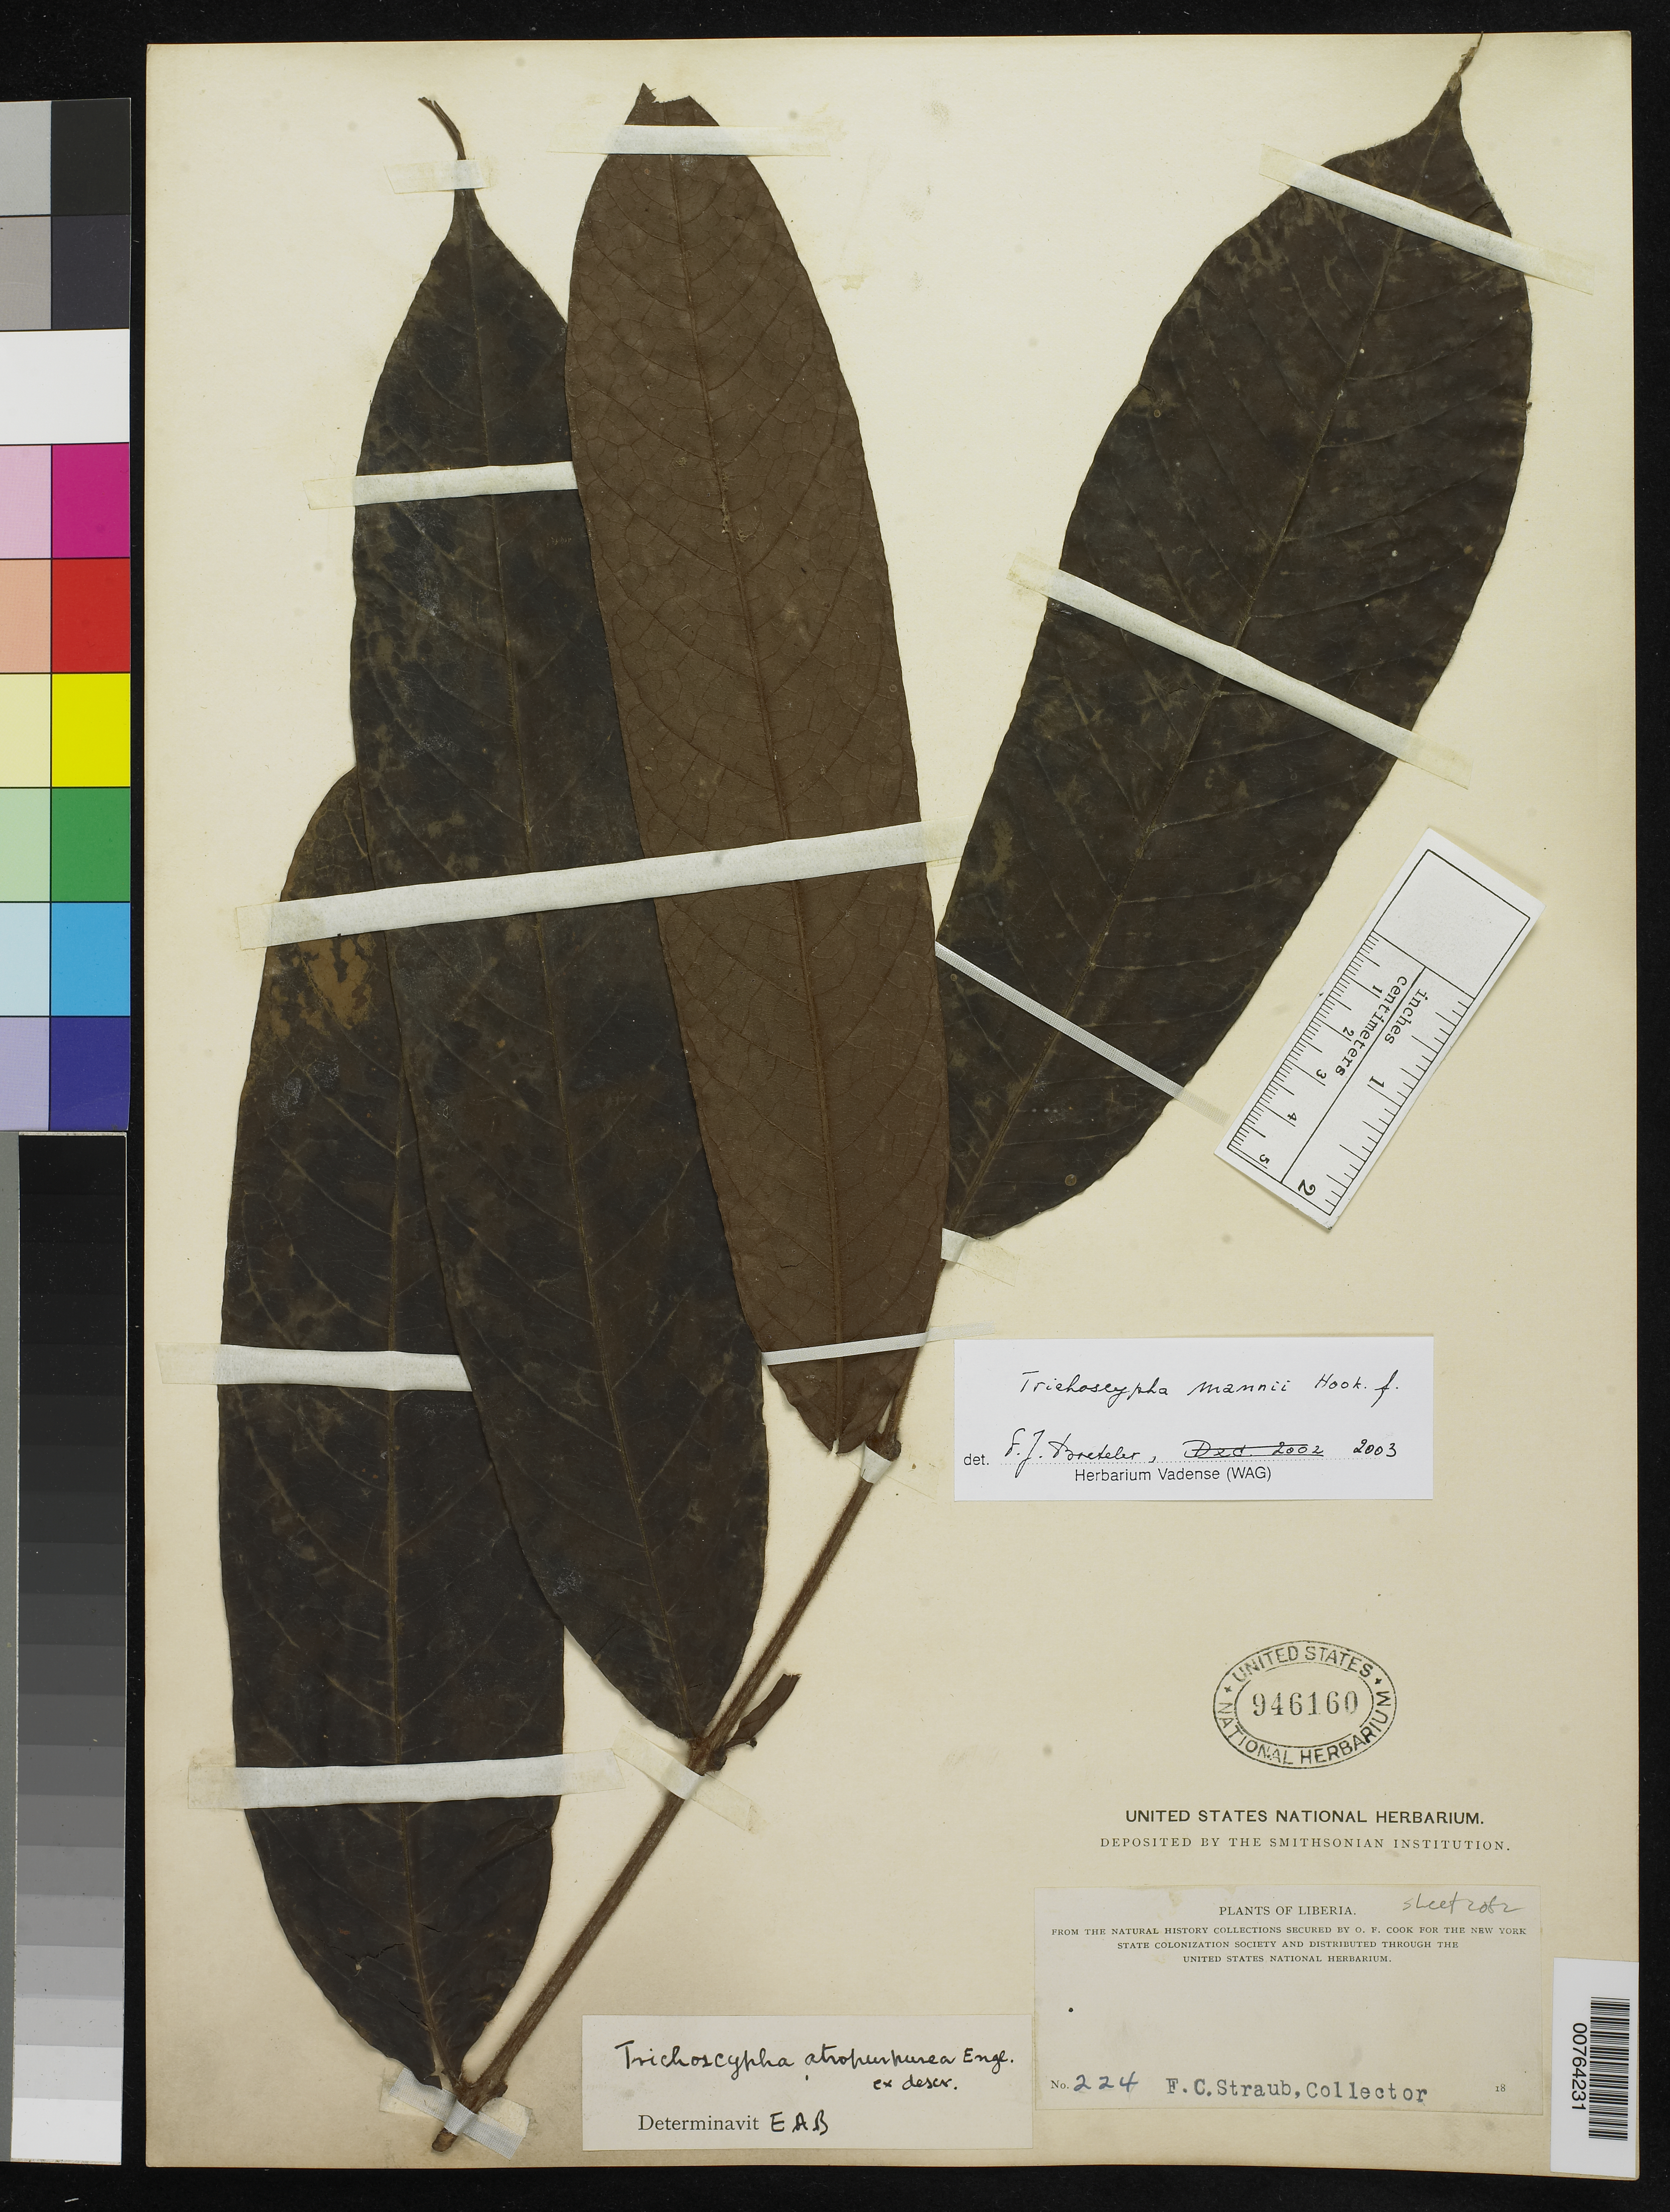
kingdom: Plantae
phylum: Tracheophyta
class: Magnoliopsida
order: Sapindales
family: Anacardiaceae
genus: Trichoscypha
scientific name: Trichoscypha mannii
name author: Hook. f.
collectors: F. Straub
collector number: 224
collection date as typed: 18--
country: Liberia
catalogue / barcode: US 946160